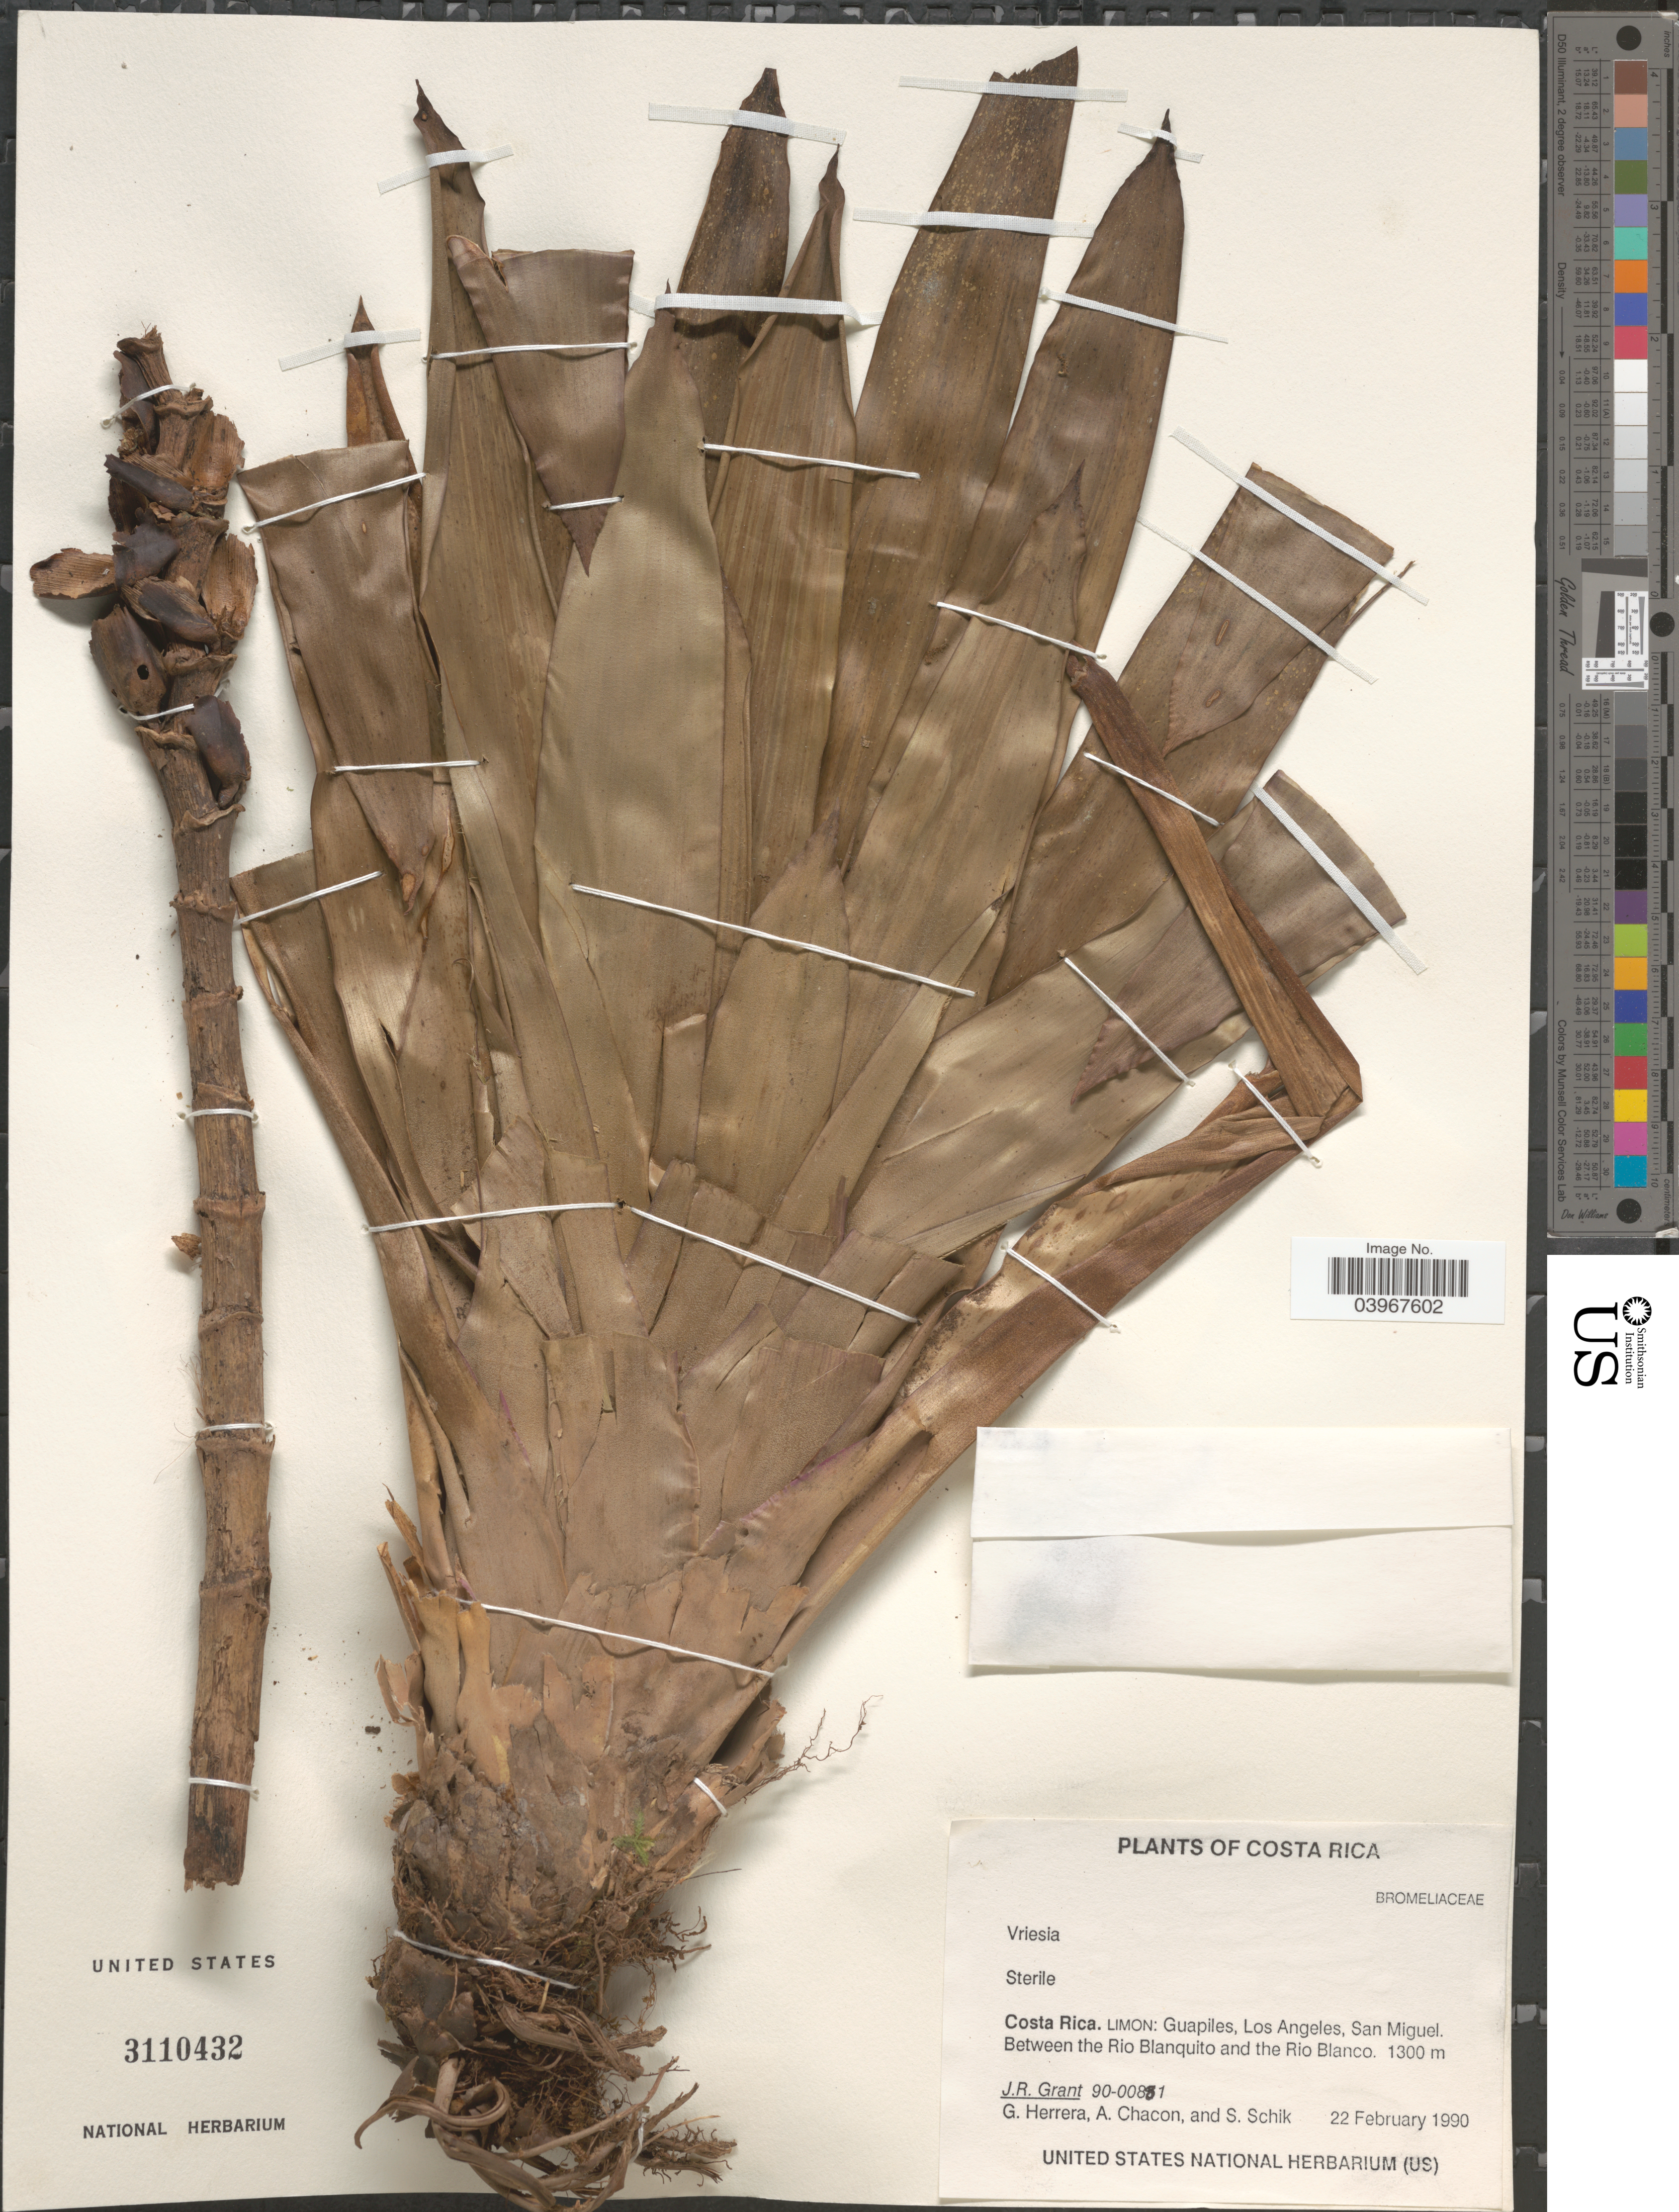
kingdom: Plantae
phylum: Tracheophyta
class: Liliopsida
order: Poales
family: Bromeliaceae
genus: Werauhia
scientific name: Werauhia sp.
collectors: J. Grant, G. Herrera, A. Chacon & S. Schik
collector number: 90-00881*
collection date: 1990-02-22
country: Costa Rica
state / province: Limón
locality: Guapiles, Los Angeles, San Miguel. Between the Rio Blanquito and the Rio Blanco.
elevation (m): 1300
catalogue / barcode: US 3110432